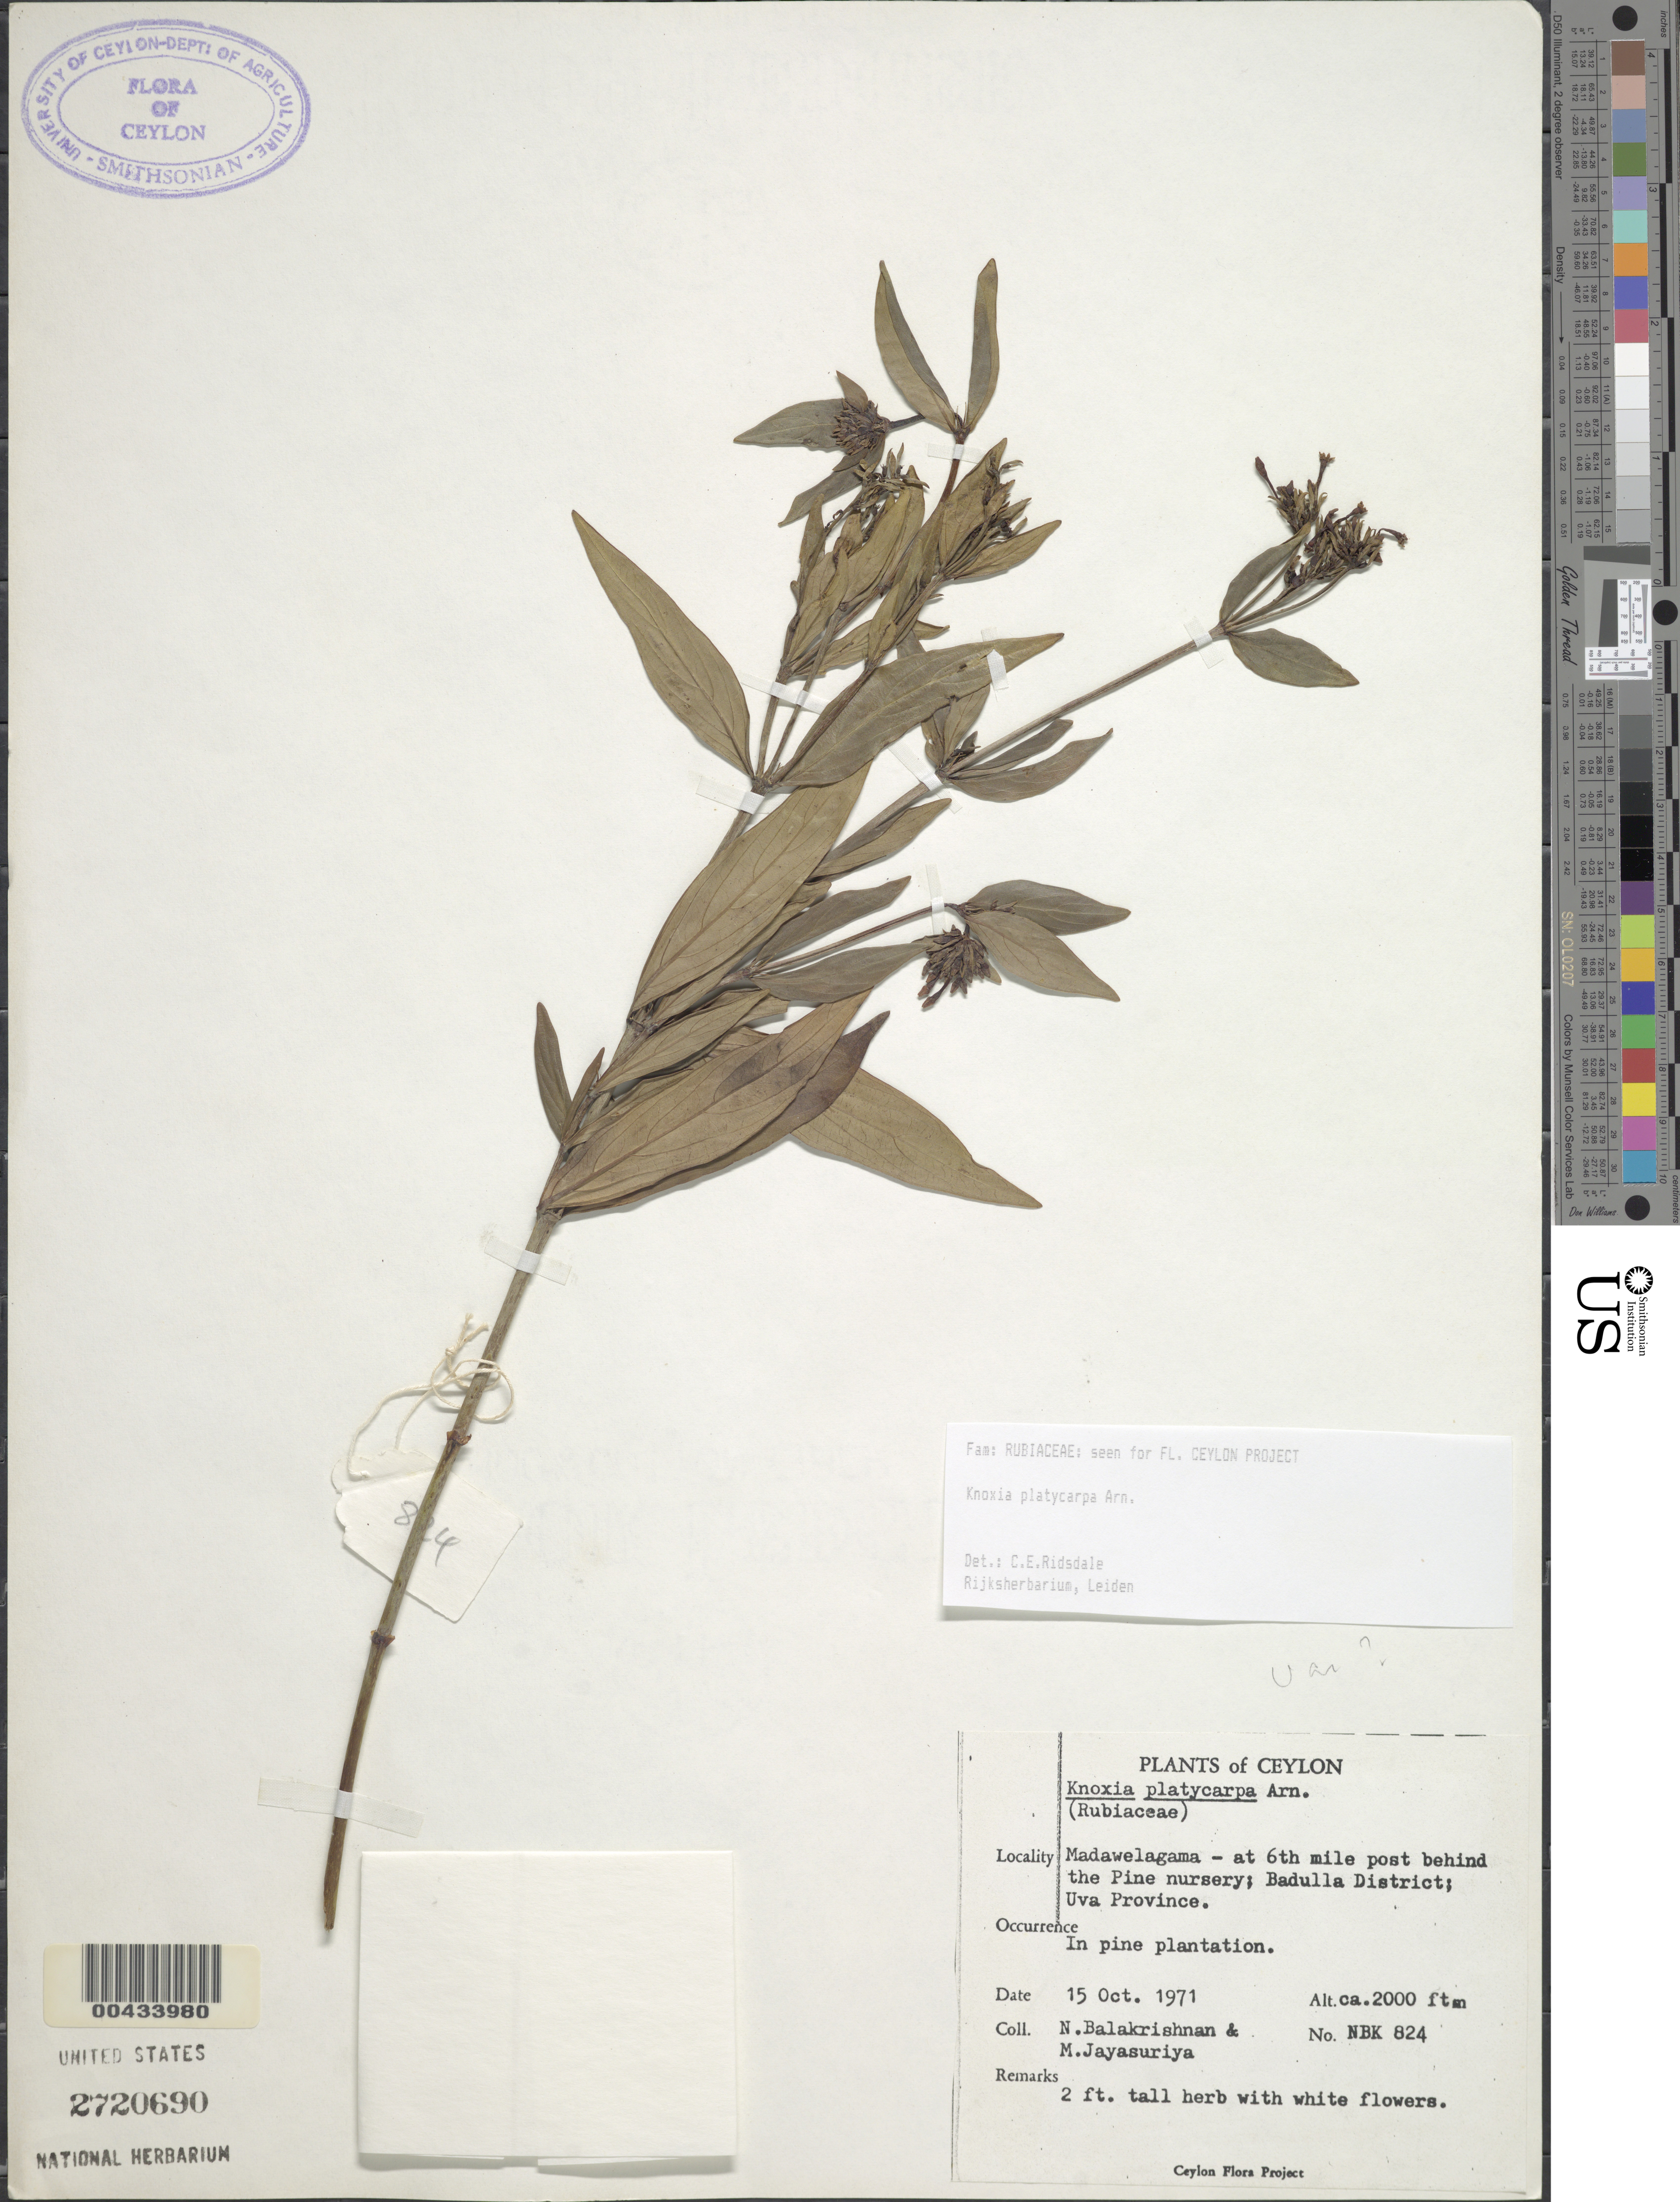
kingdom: Plantae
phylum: Tracheophyta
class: Magnoliopsida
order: Gentianales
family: Rubiaceae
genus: Knoxia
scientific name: Knoxia platycarpa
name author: Arn.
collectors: N. Balakrishnan & A. H. Jayasuriya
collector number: NBK 824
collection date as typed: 15 Oct 1971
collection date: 1971-10-15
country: Sri Lanka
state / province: Uva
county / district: Badulla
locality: Madawelagama, at 6th mi post behind the pine nursery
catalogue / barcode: US 2720690